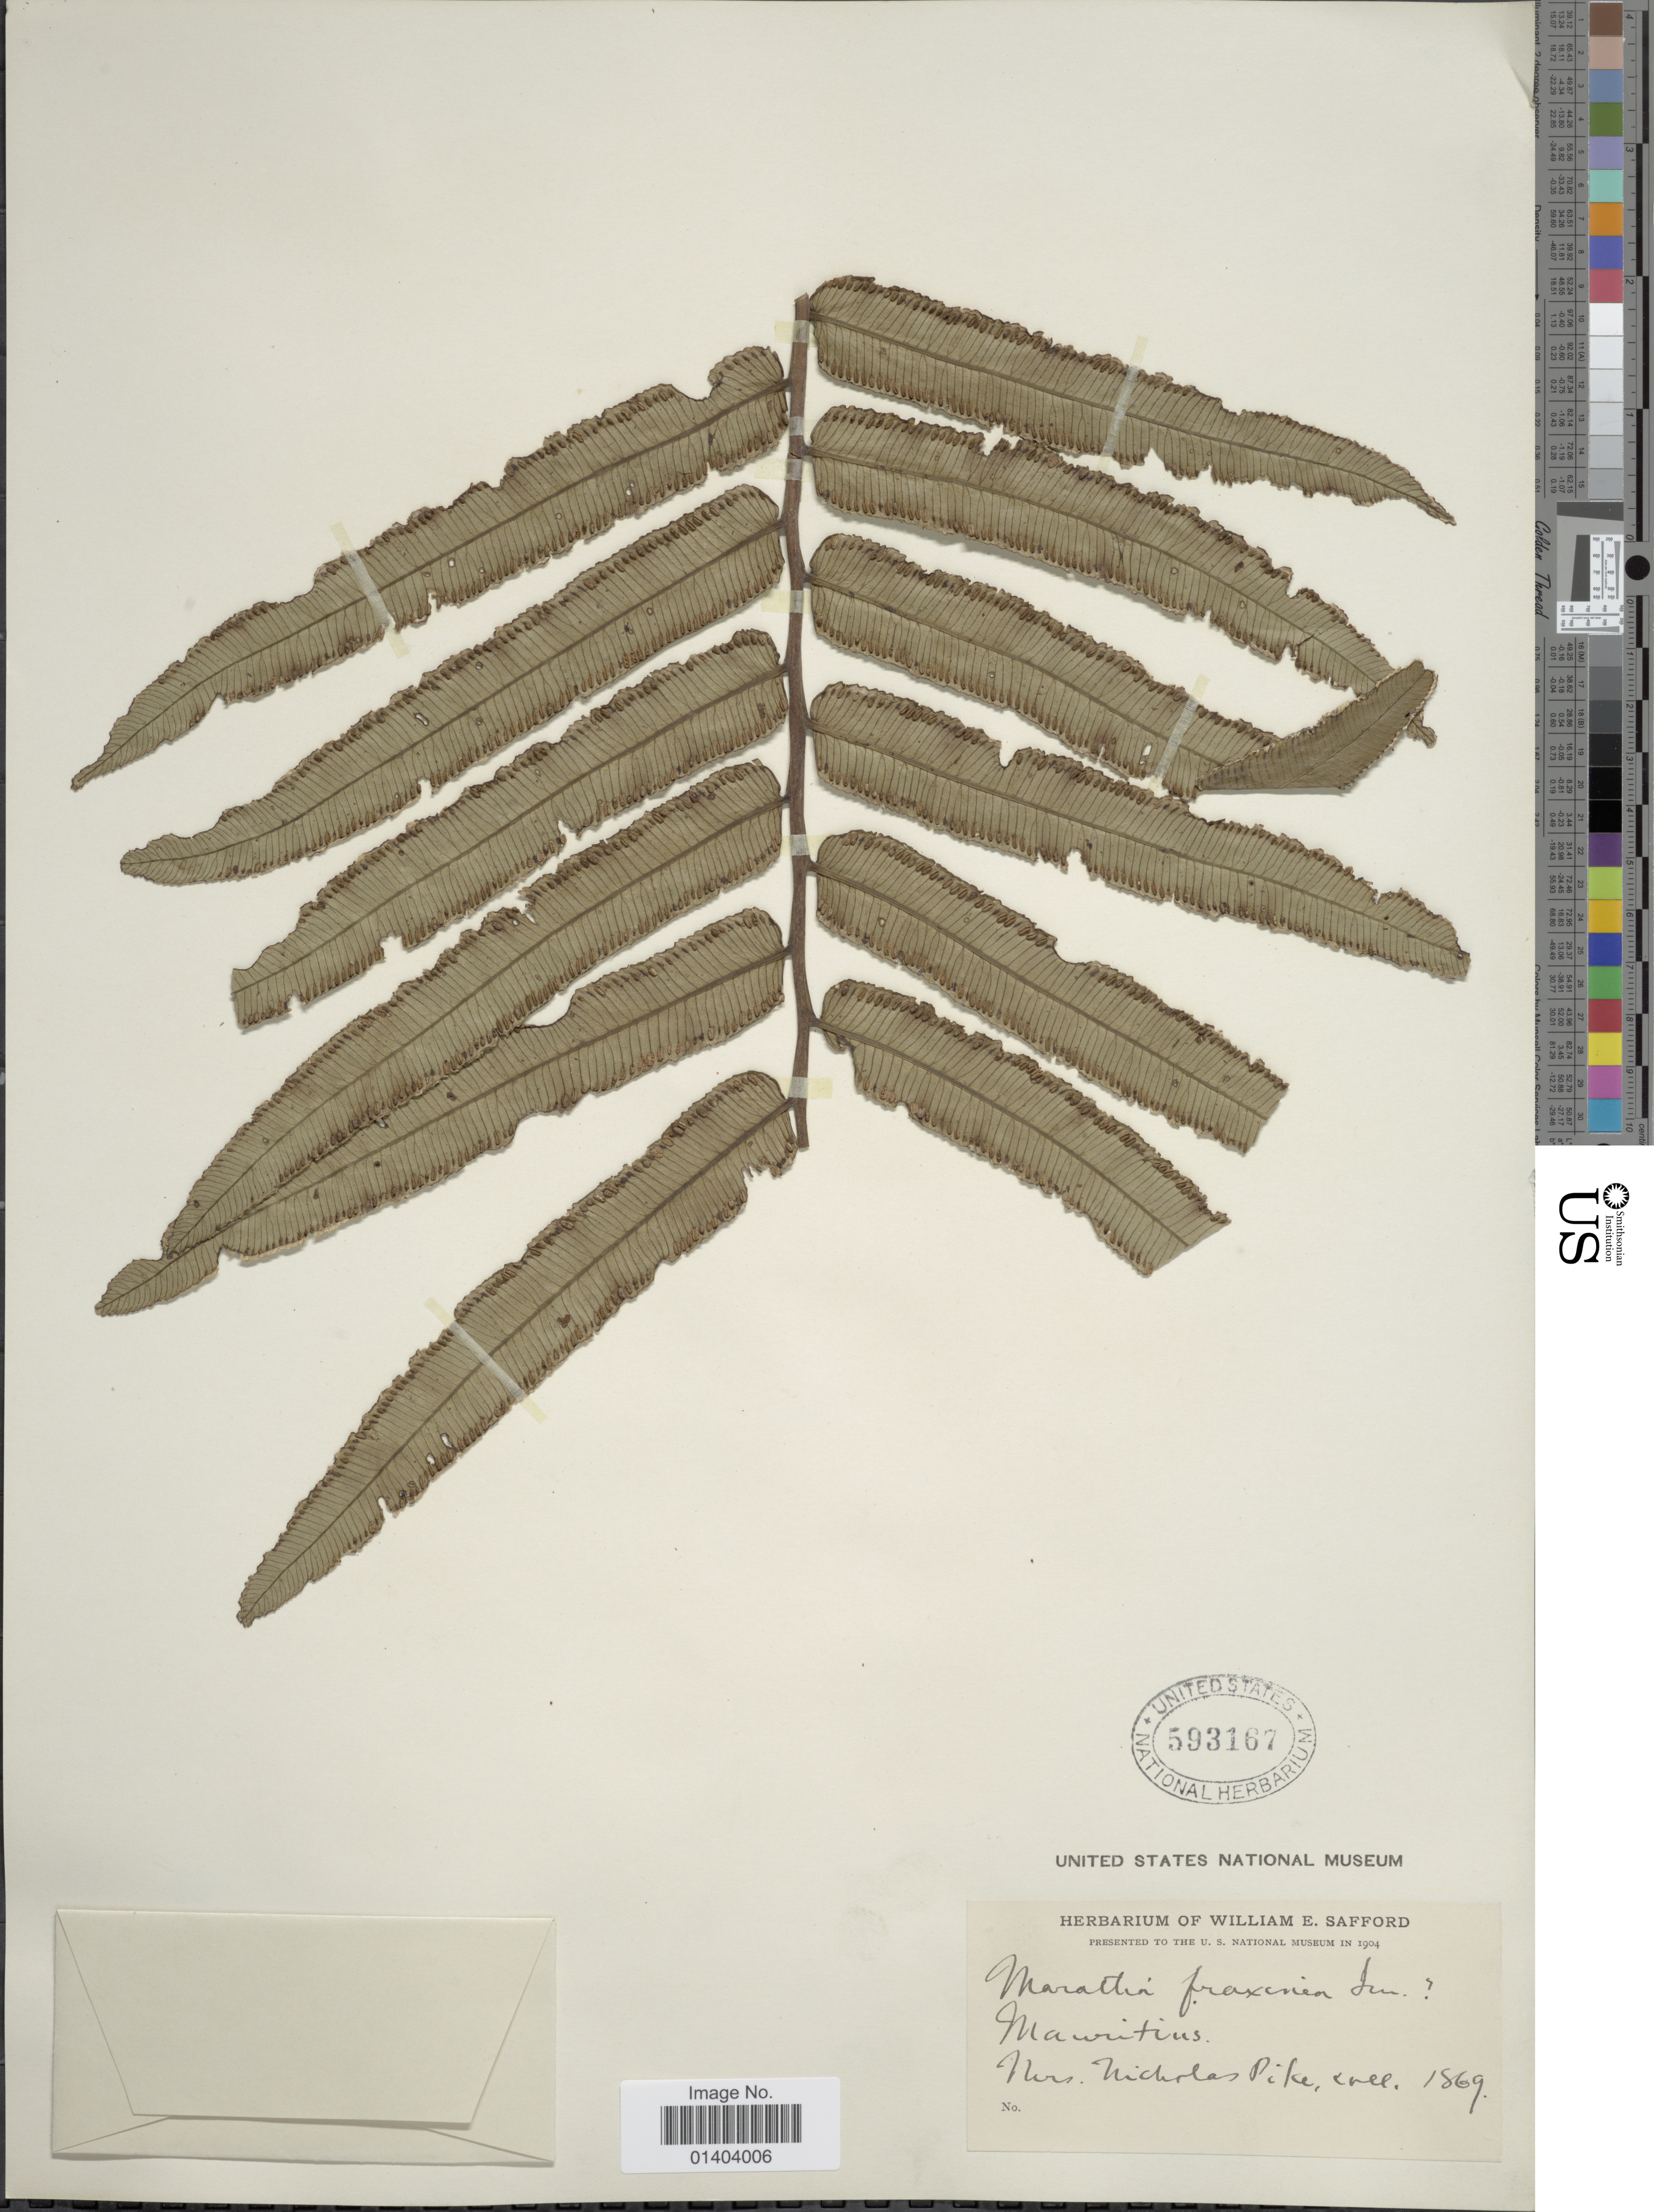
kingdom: Plantae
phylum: Tracheophyta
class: Polypodiopsida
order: Marattiales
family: Marattiaceae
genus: Ptisana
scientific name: Ptisana fraxinea var. salicifolia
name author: (Schrad.) Murdock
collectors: N. Pike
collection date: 1869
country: Mauritius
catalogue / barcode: US 593167